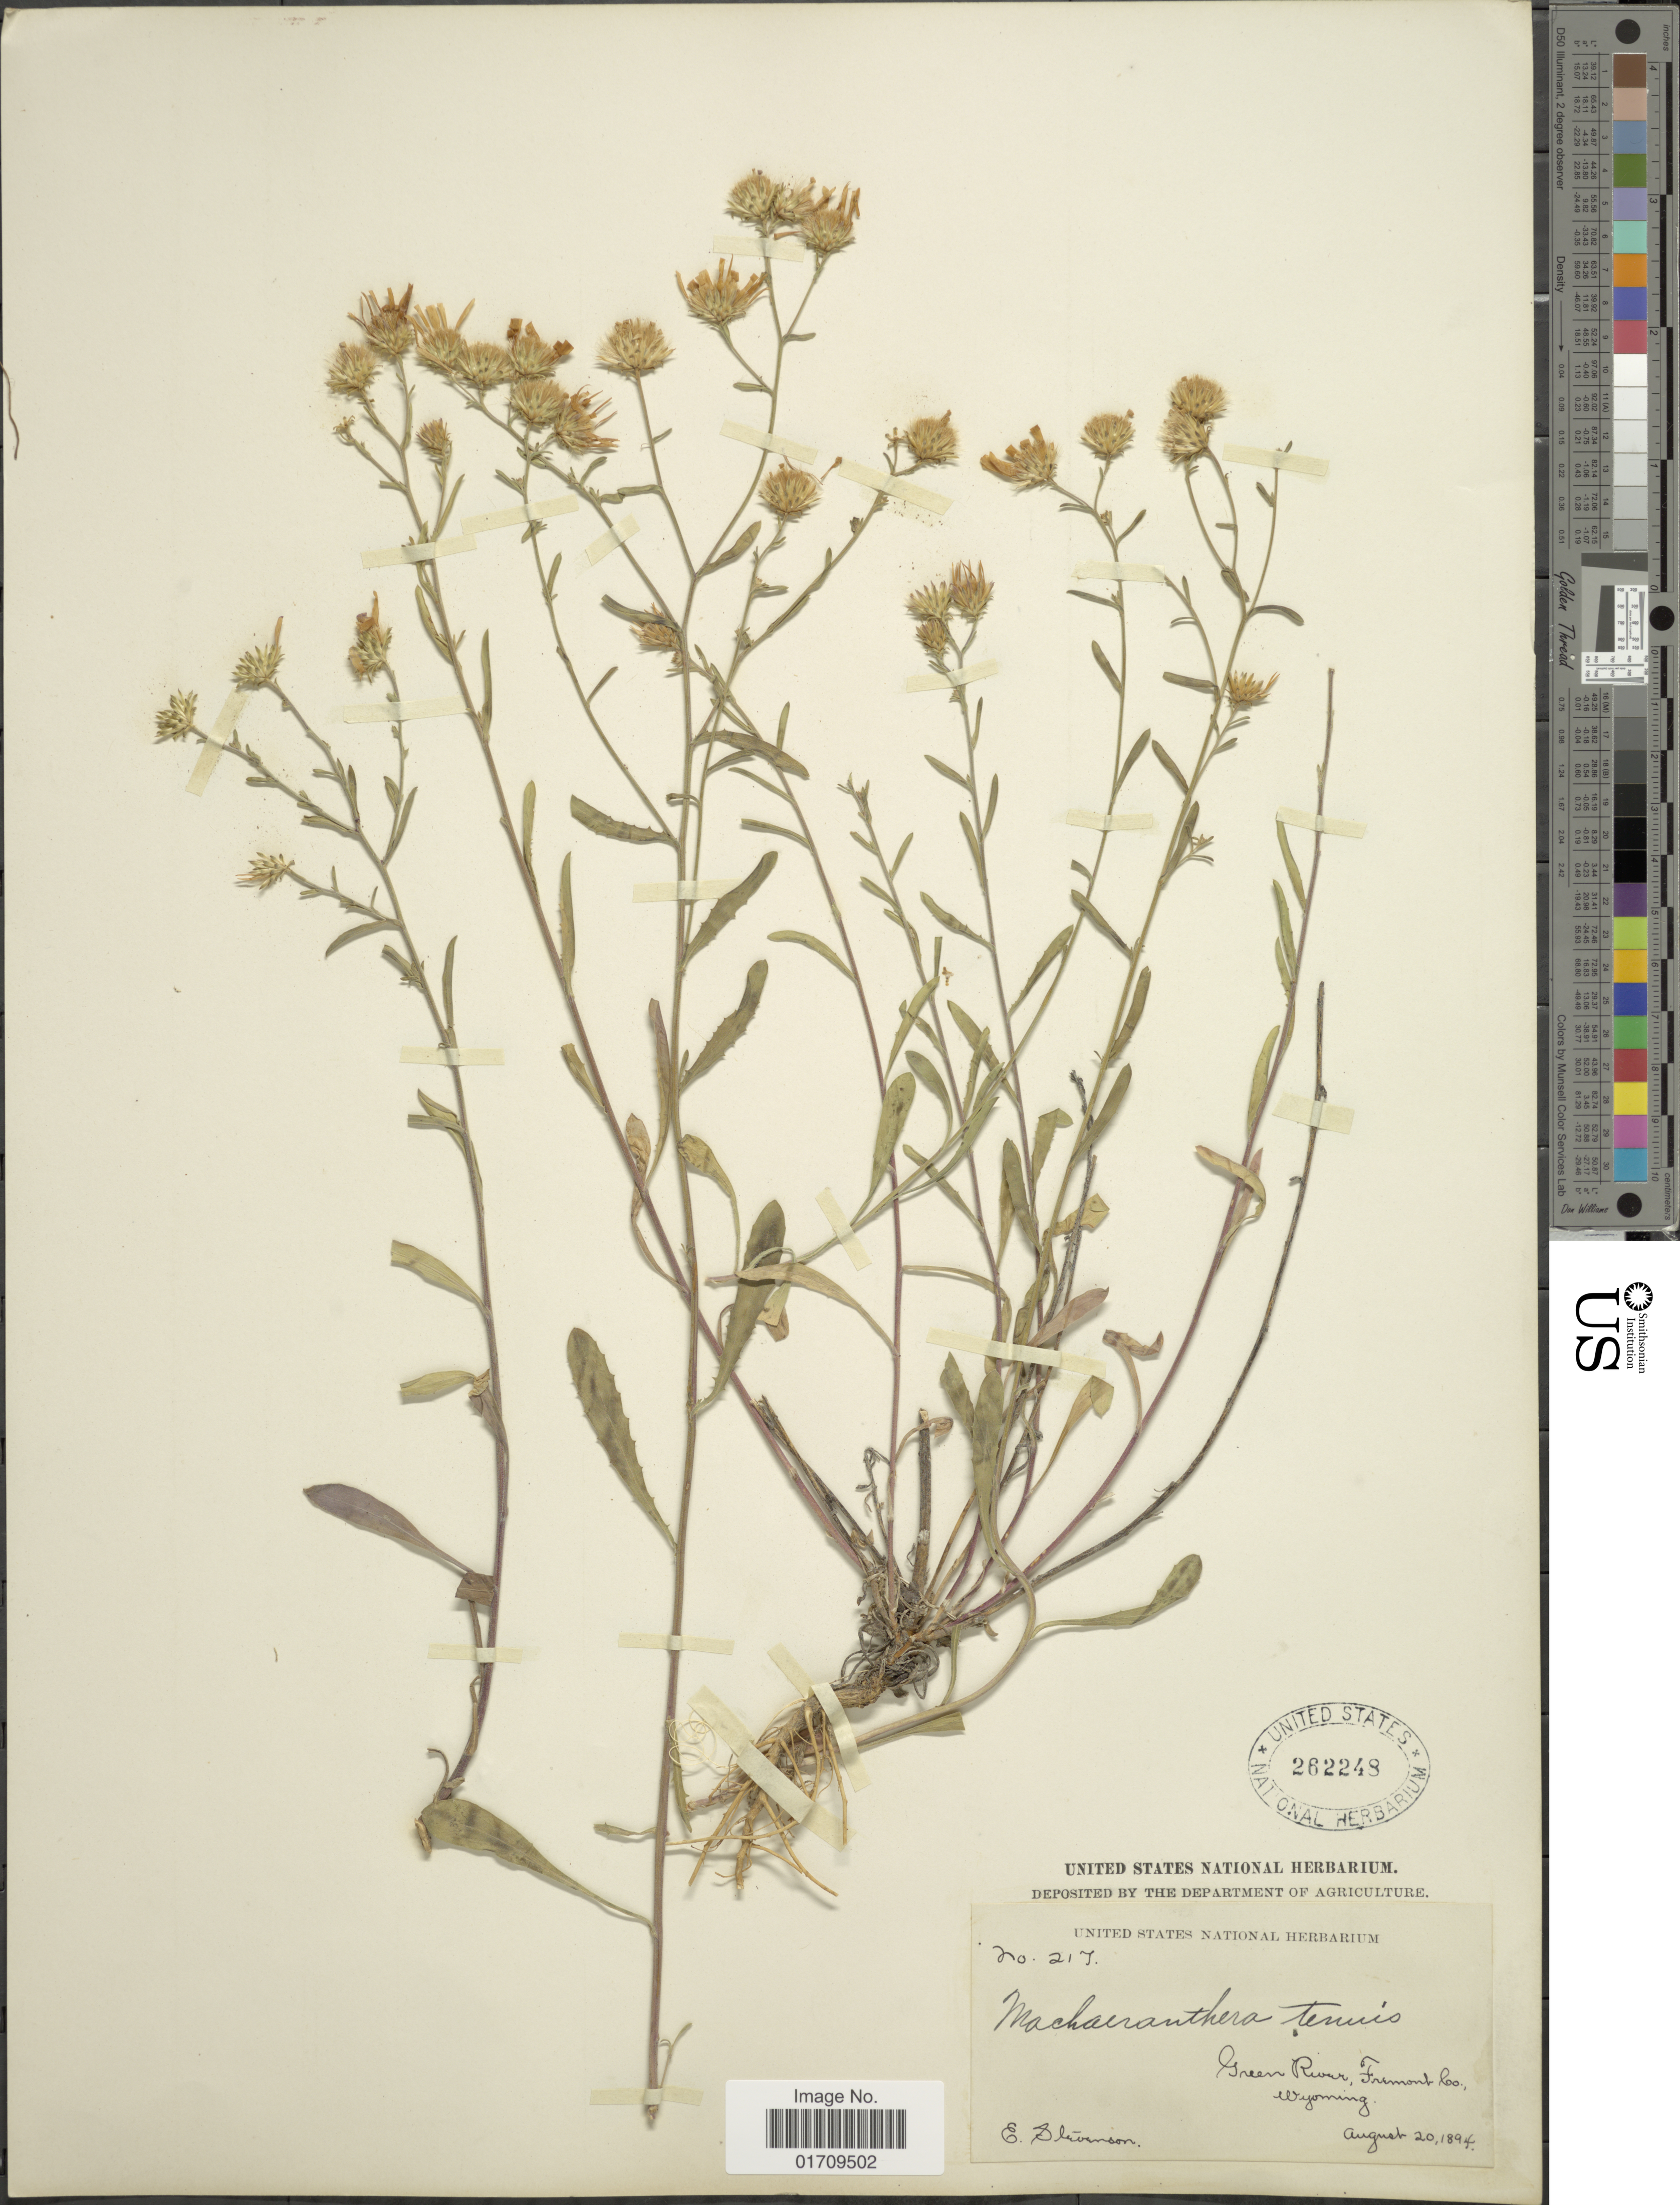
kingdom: Plantae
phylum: Tracheophyta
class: Magnoliopsida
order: Asterales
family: Asteraceae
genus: Machaeranthera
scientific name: Machaeranthera tephrodes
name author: (A. Gray) Greene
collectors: E. Stevenson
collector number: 217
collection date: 1894-08-20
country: United States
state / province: Wyoming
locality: Green River, Fremont Co.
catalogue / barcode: US 262248